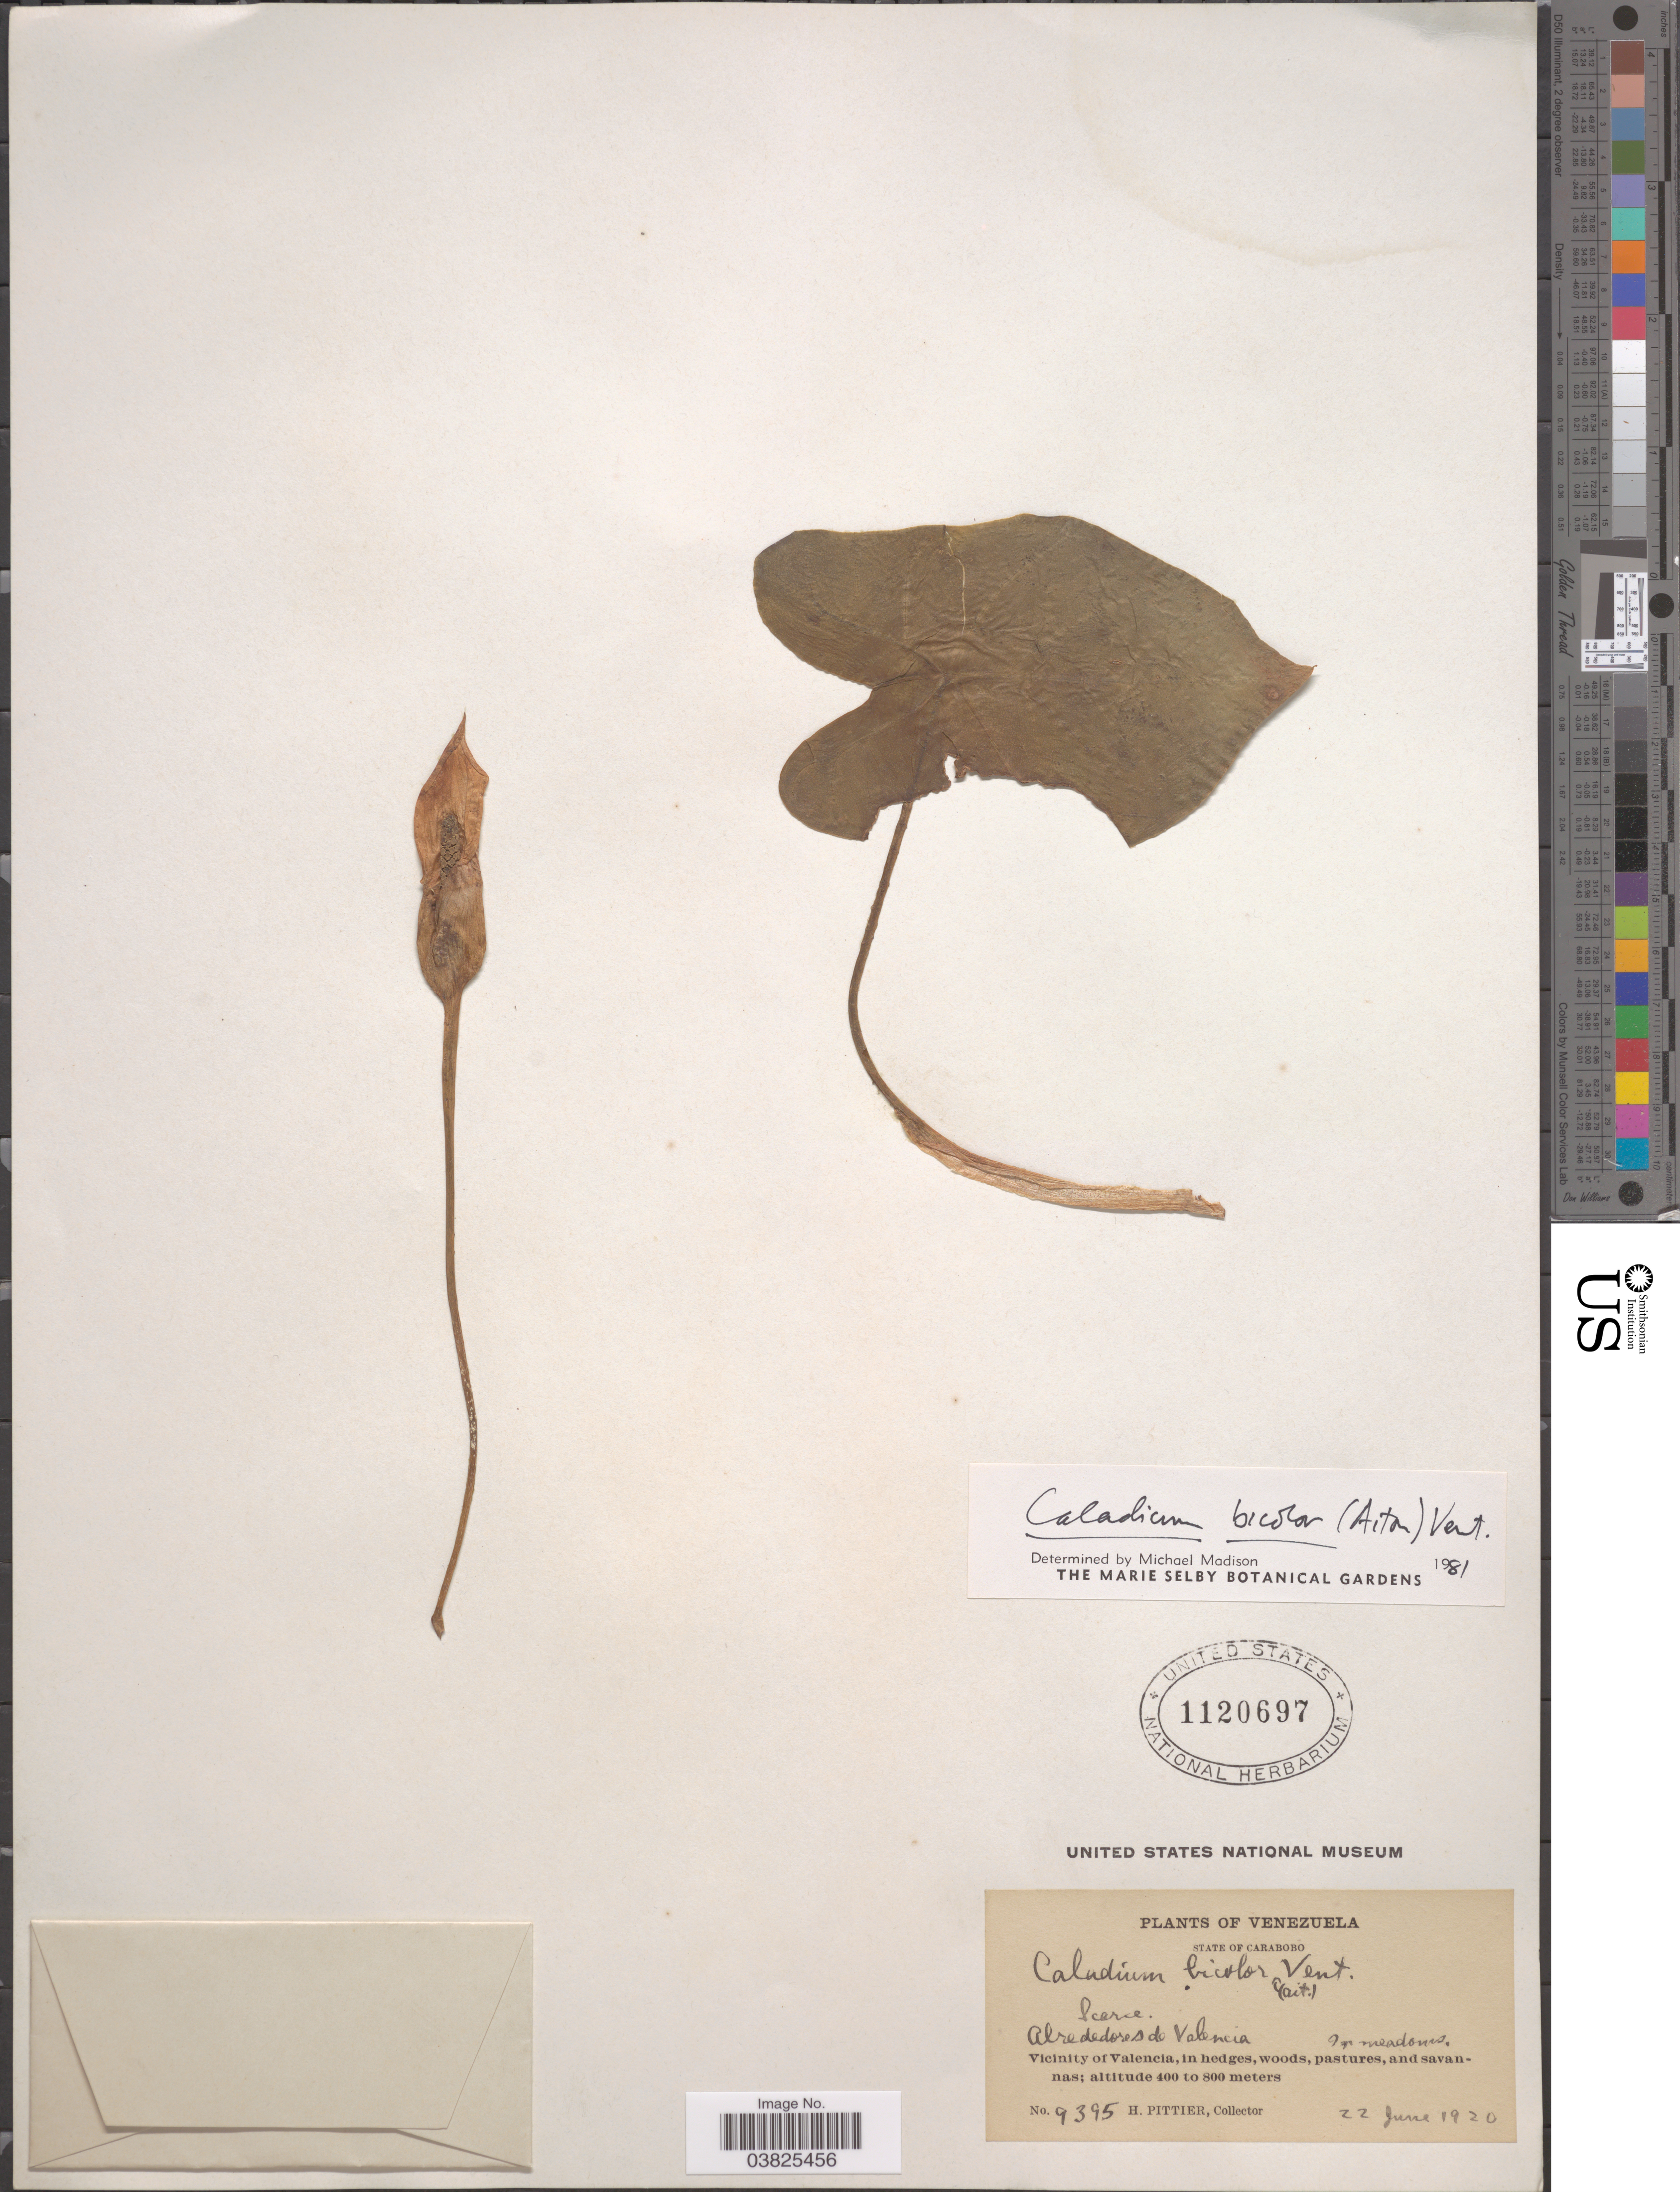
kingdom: Plantae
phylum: Tracheophyta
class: Liliopsida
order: Alismatales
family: Araceae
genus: Caladium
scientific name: Caladium bicolor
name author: (Aiton) Vent.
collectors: H. F. Pittier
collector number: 9395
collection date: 1920-06-22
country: Venezuela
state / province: Carabobo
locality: Alrededores de Valencia. Vicinity of Valencia.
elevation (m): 400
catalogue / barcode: US 1120697